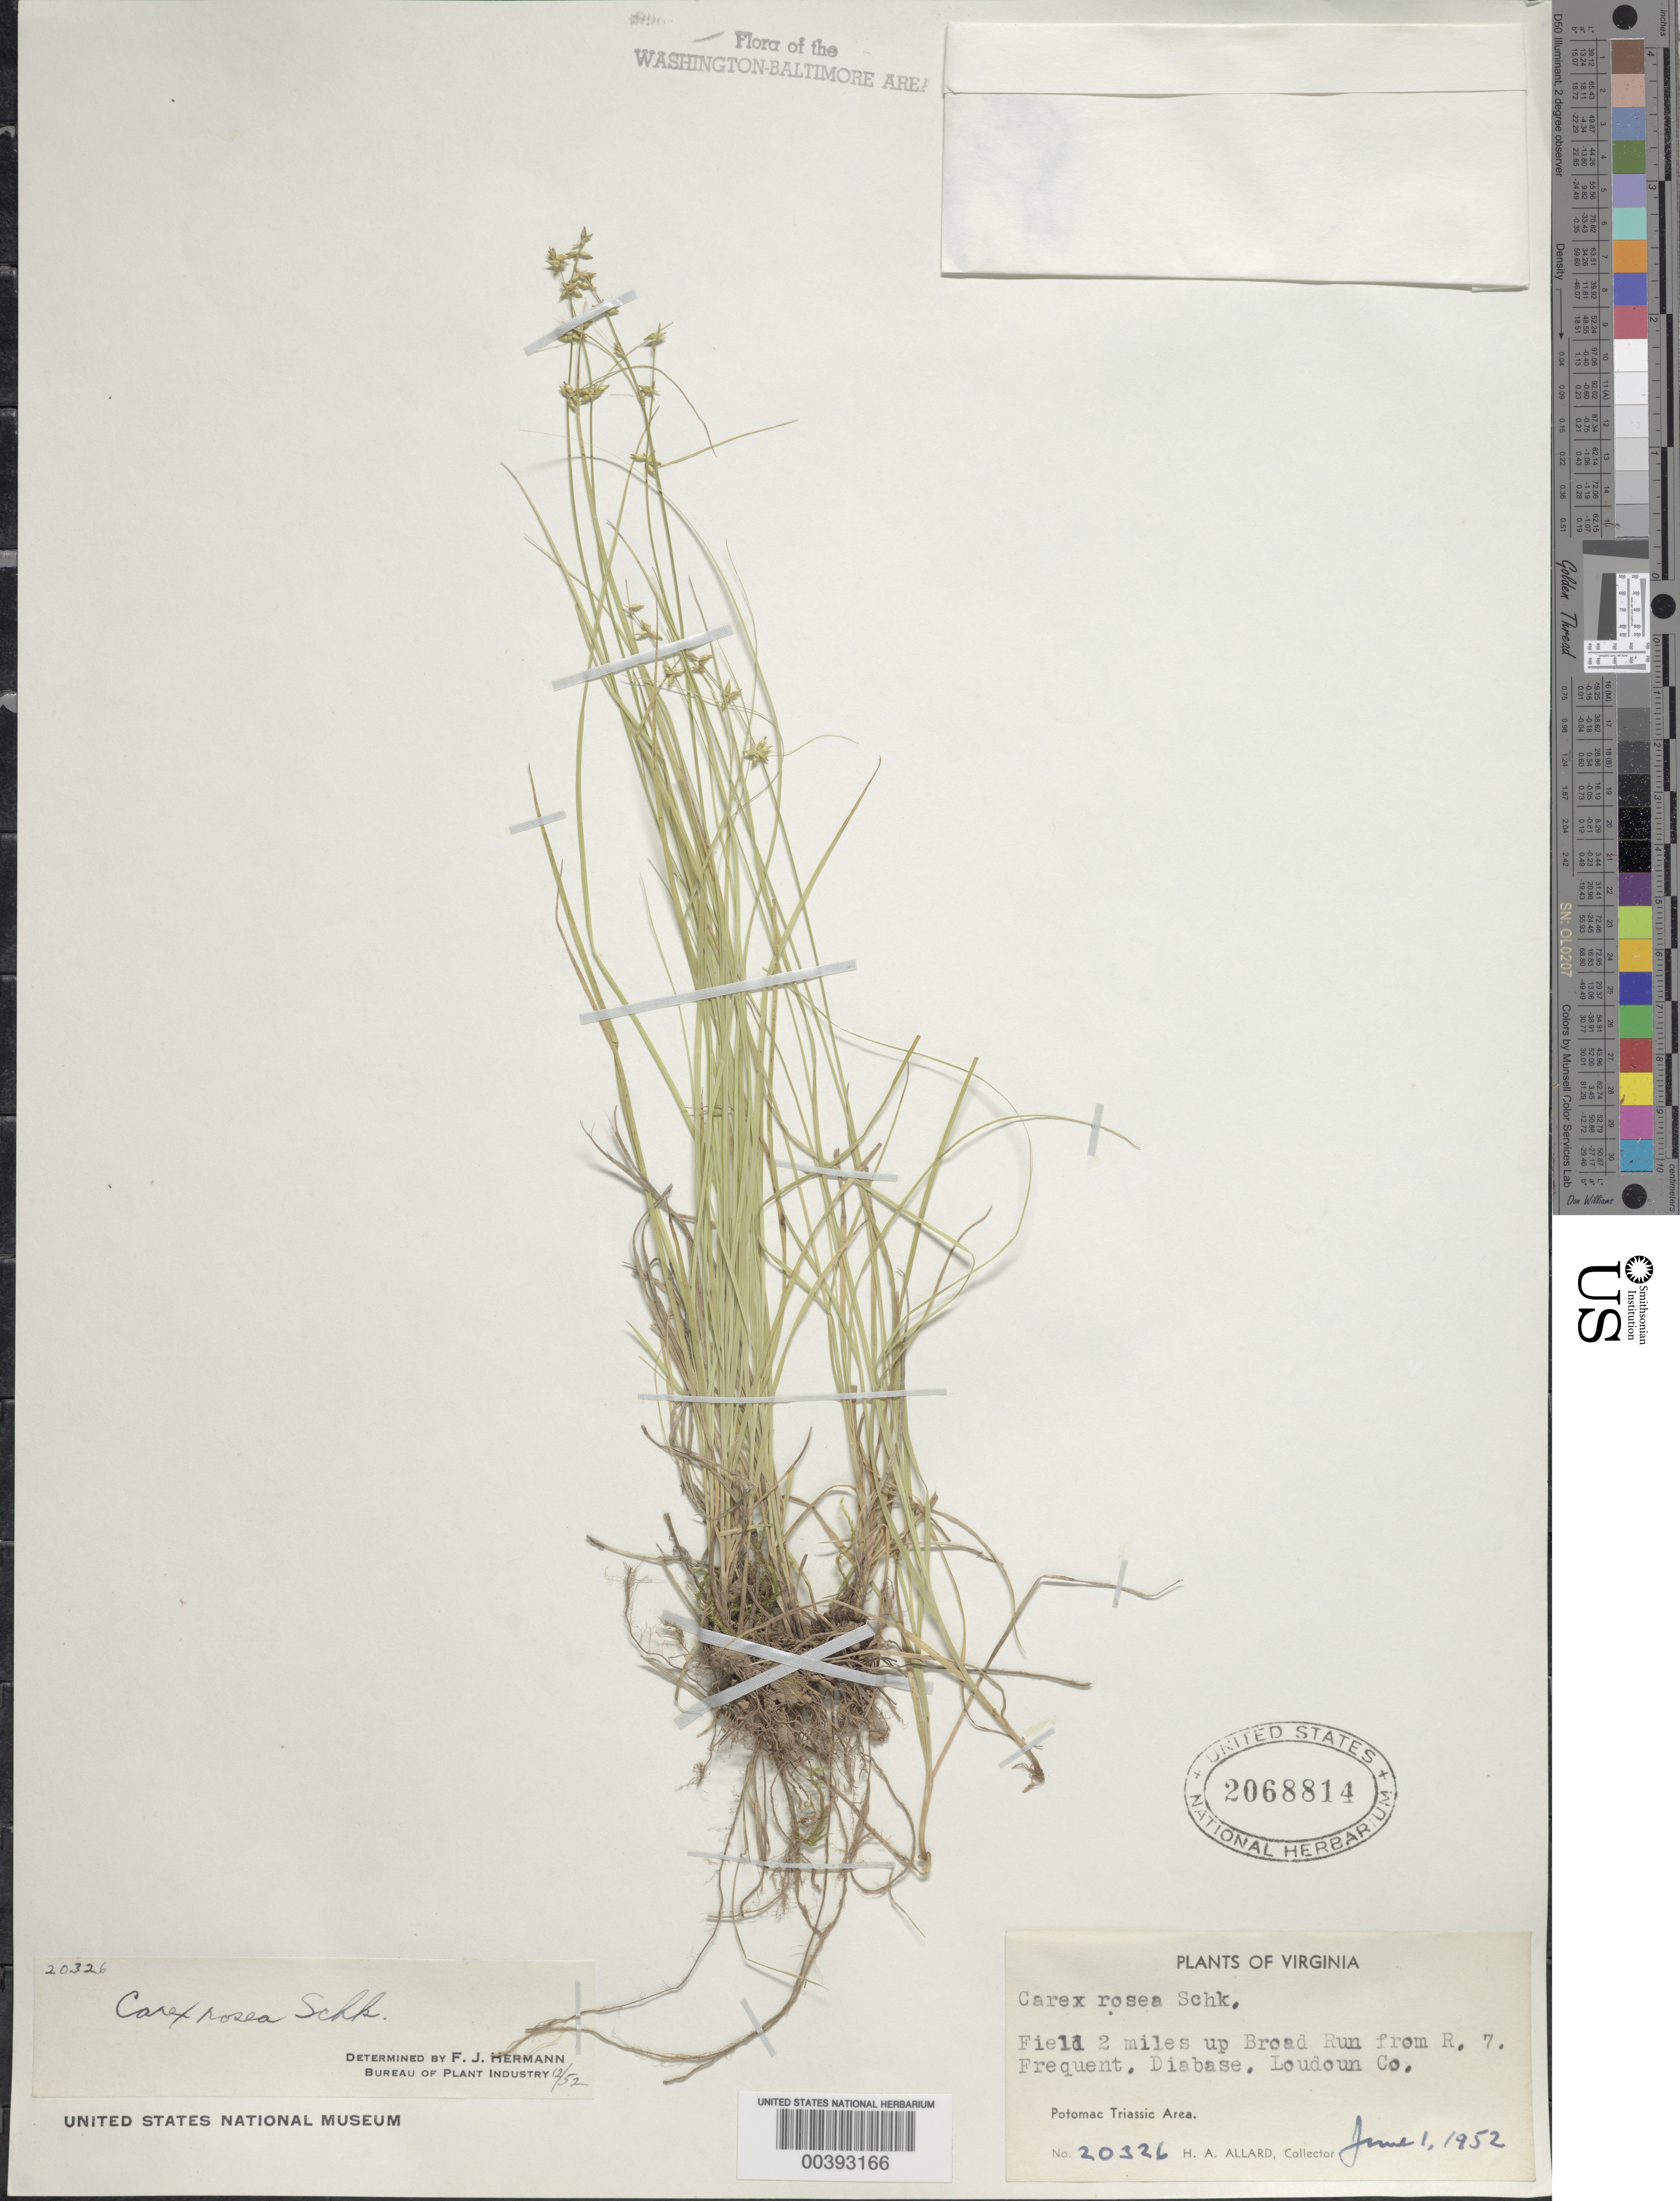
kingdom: Plantae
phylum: Tracheophyta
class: Liliopsida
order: Poales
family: Cyperaceae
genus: Carex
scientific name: Carex rosea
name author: Willd.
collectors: H. A. Allard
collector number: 20326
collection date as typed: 01 Jun 1952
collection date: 1952-06-01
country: United States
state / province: Virginia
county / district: Loudoun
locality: Upstream from Route 7 on Cub Run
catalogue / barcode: US 2068814